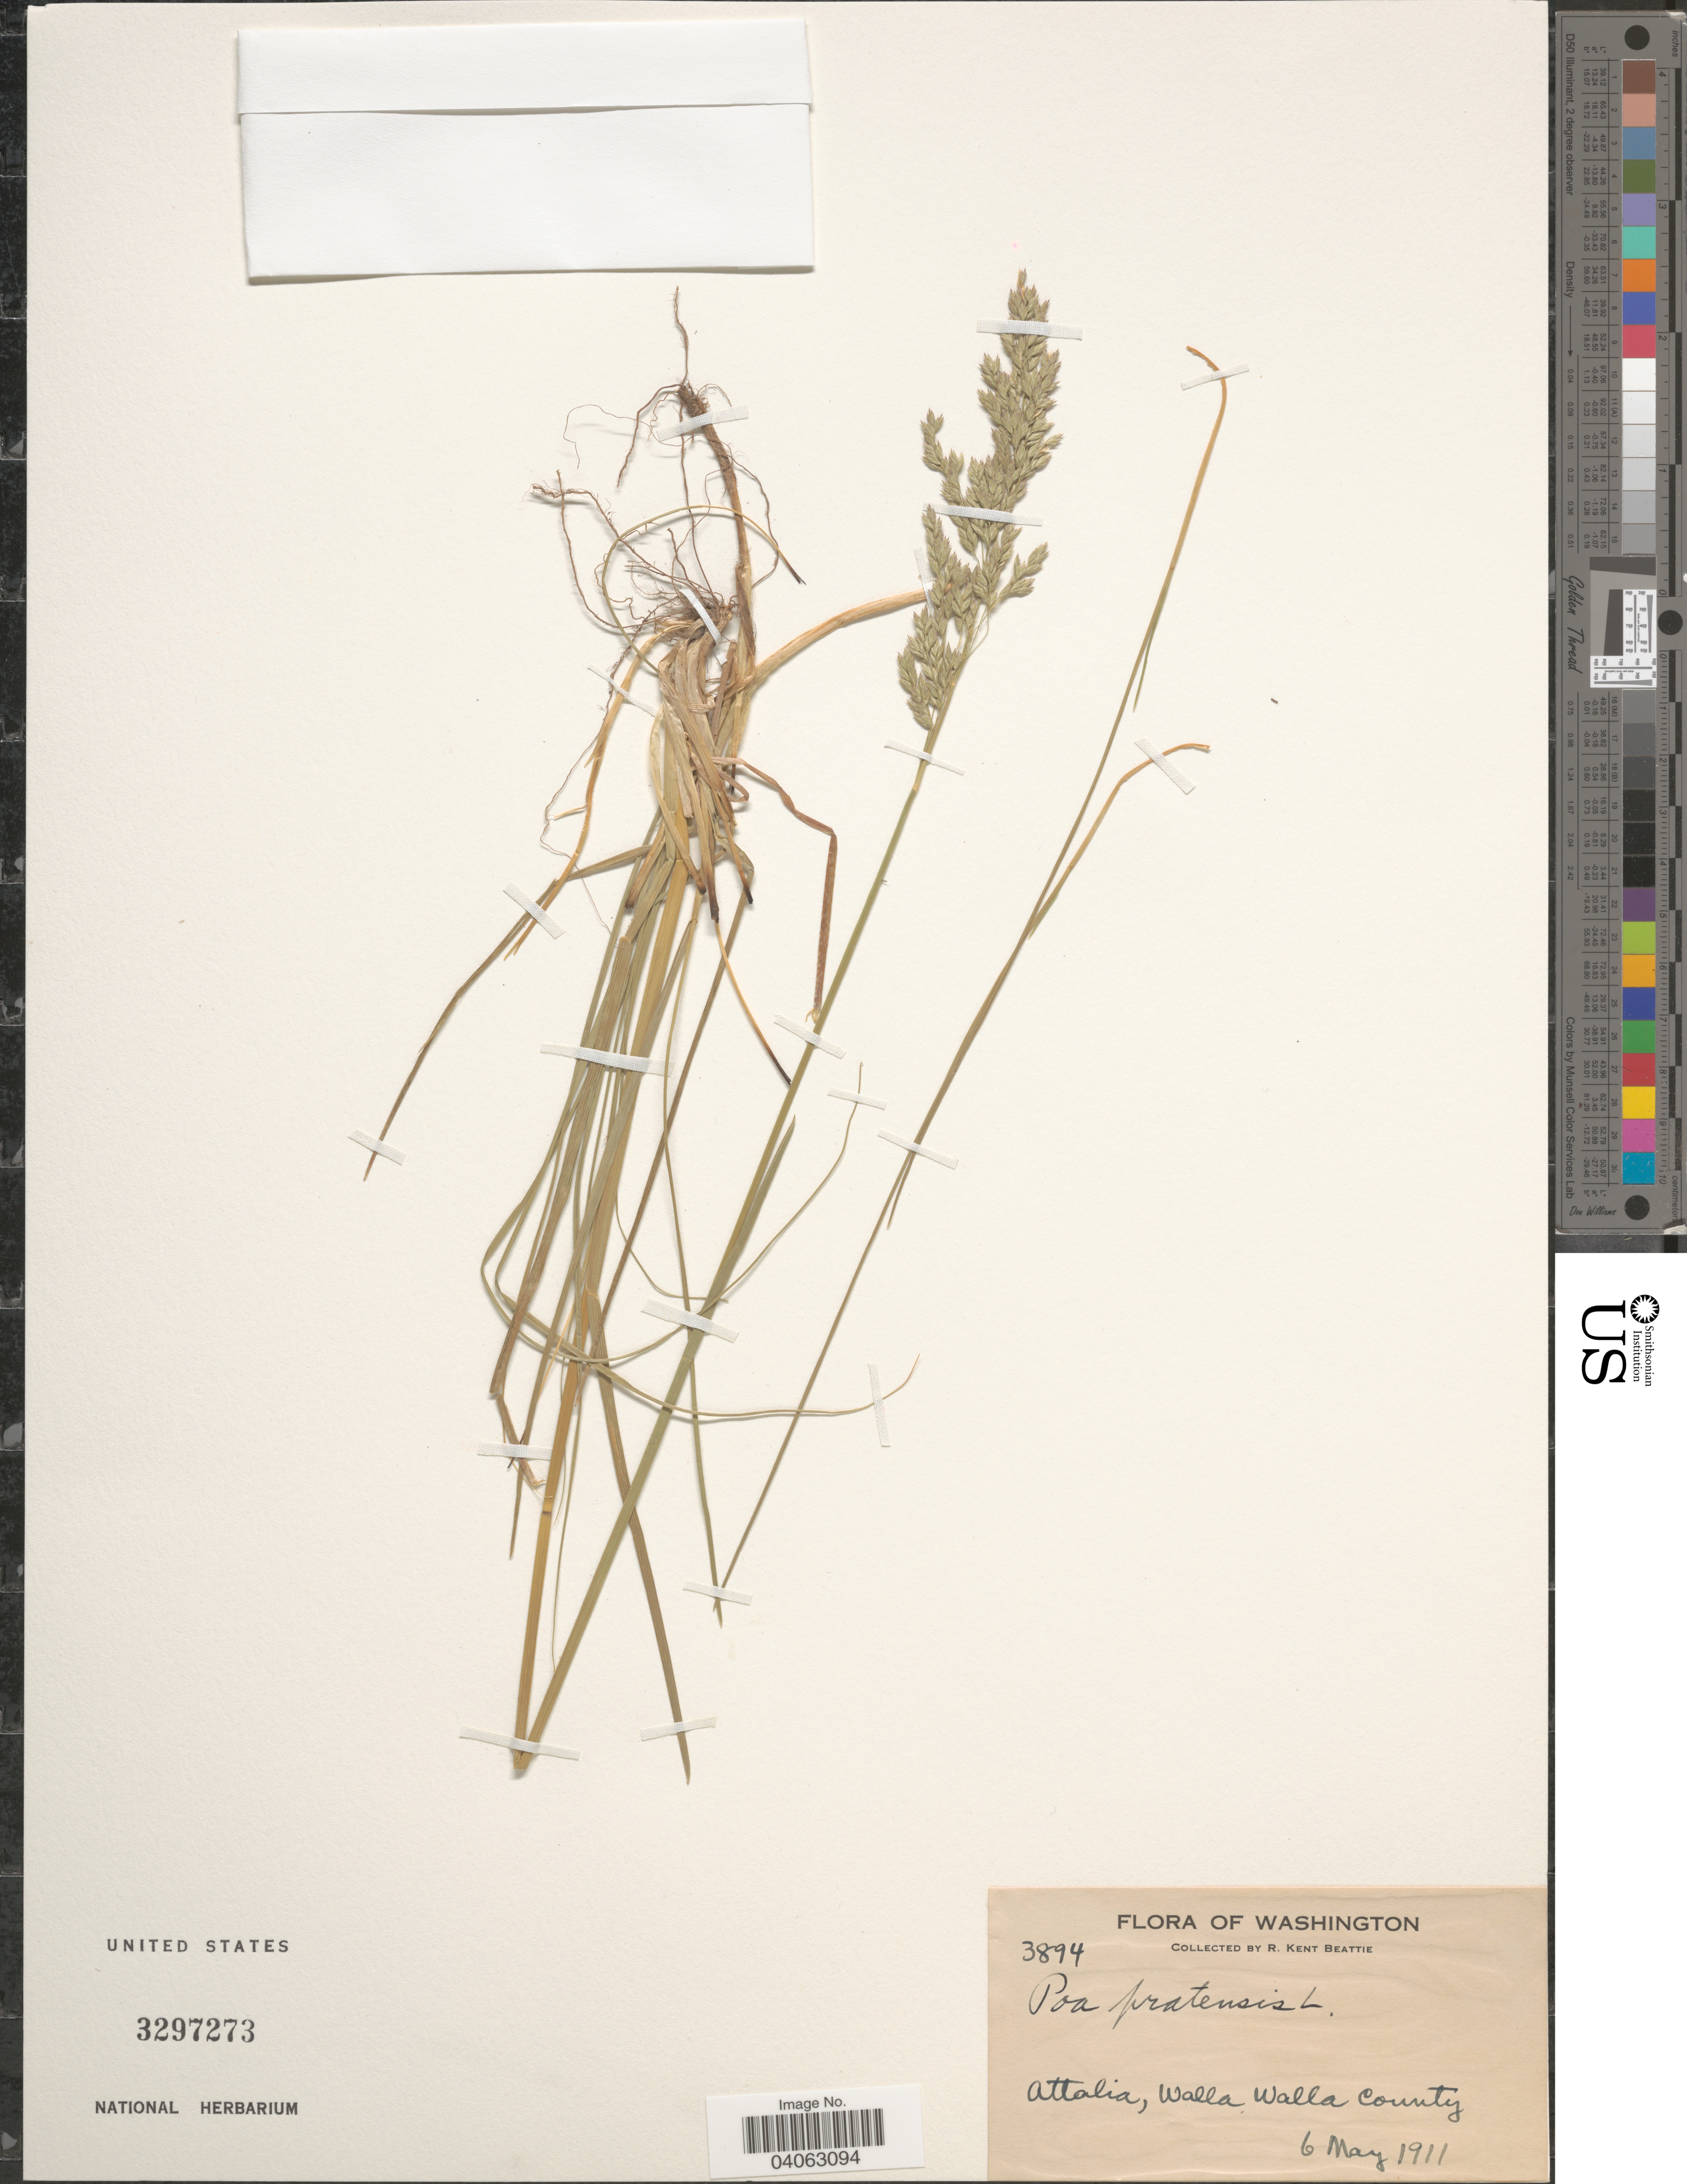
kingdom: Plantae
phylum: Tracheophyta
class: Liliopsida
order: Poales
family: Poaceae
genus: Poa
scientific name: Poa pratensis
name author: L.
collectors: R. K. Beattie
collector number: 3894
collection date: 1911-05-06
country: United States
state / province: Washington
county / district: Walla Walla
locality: Attalia, Walla Walla County.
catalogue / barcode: US 3297273